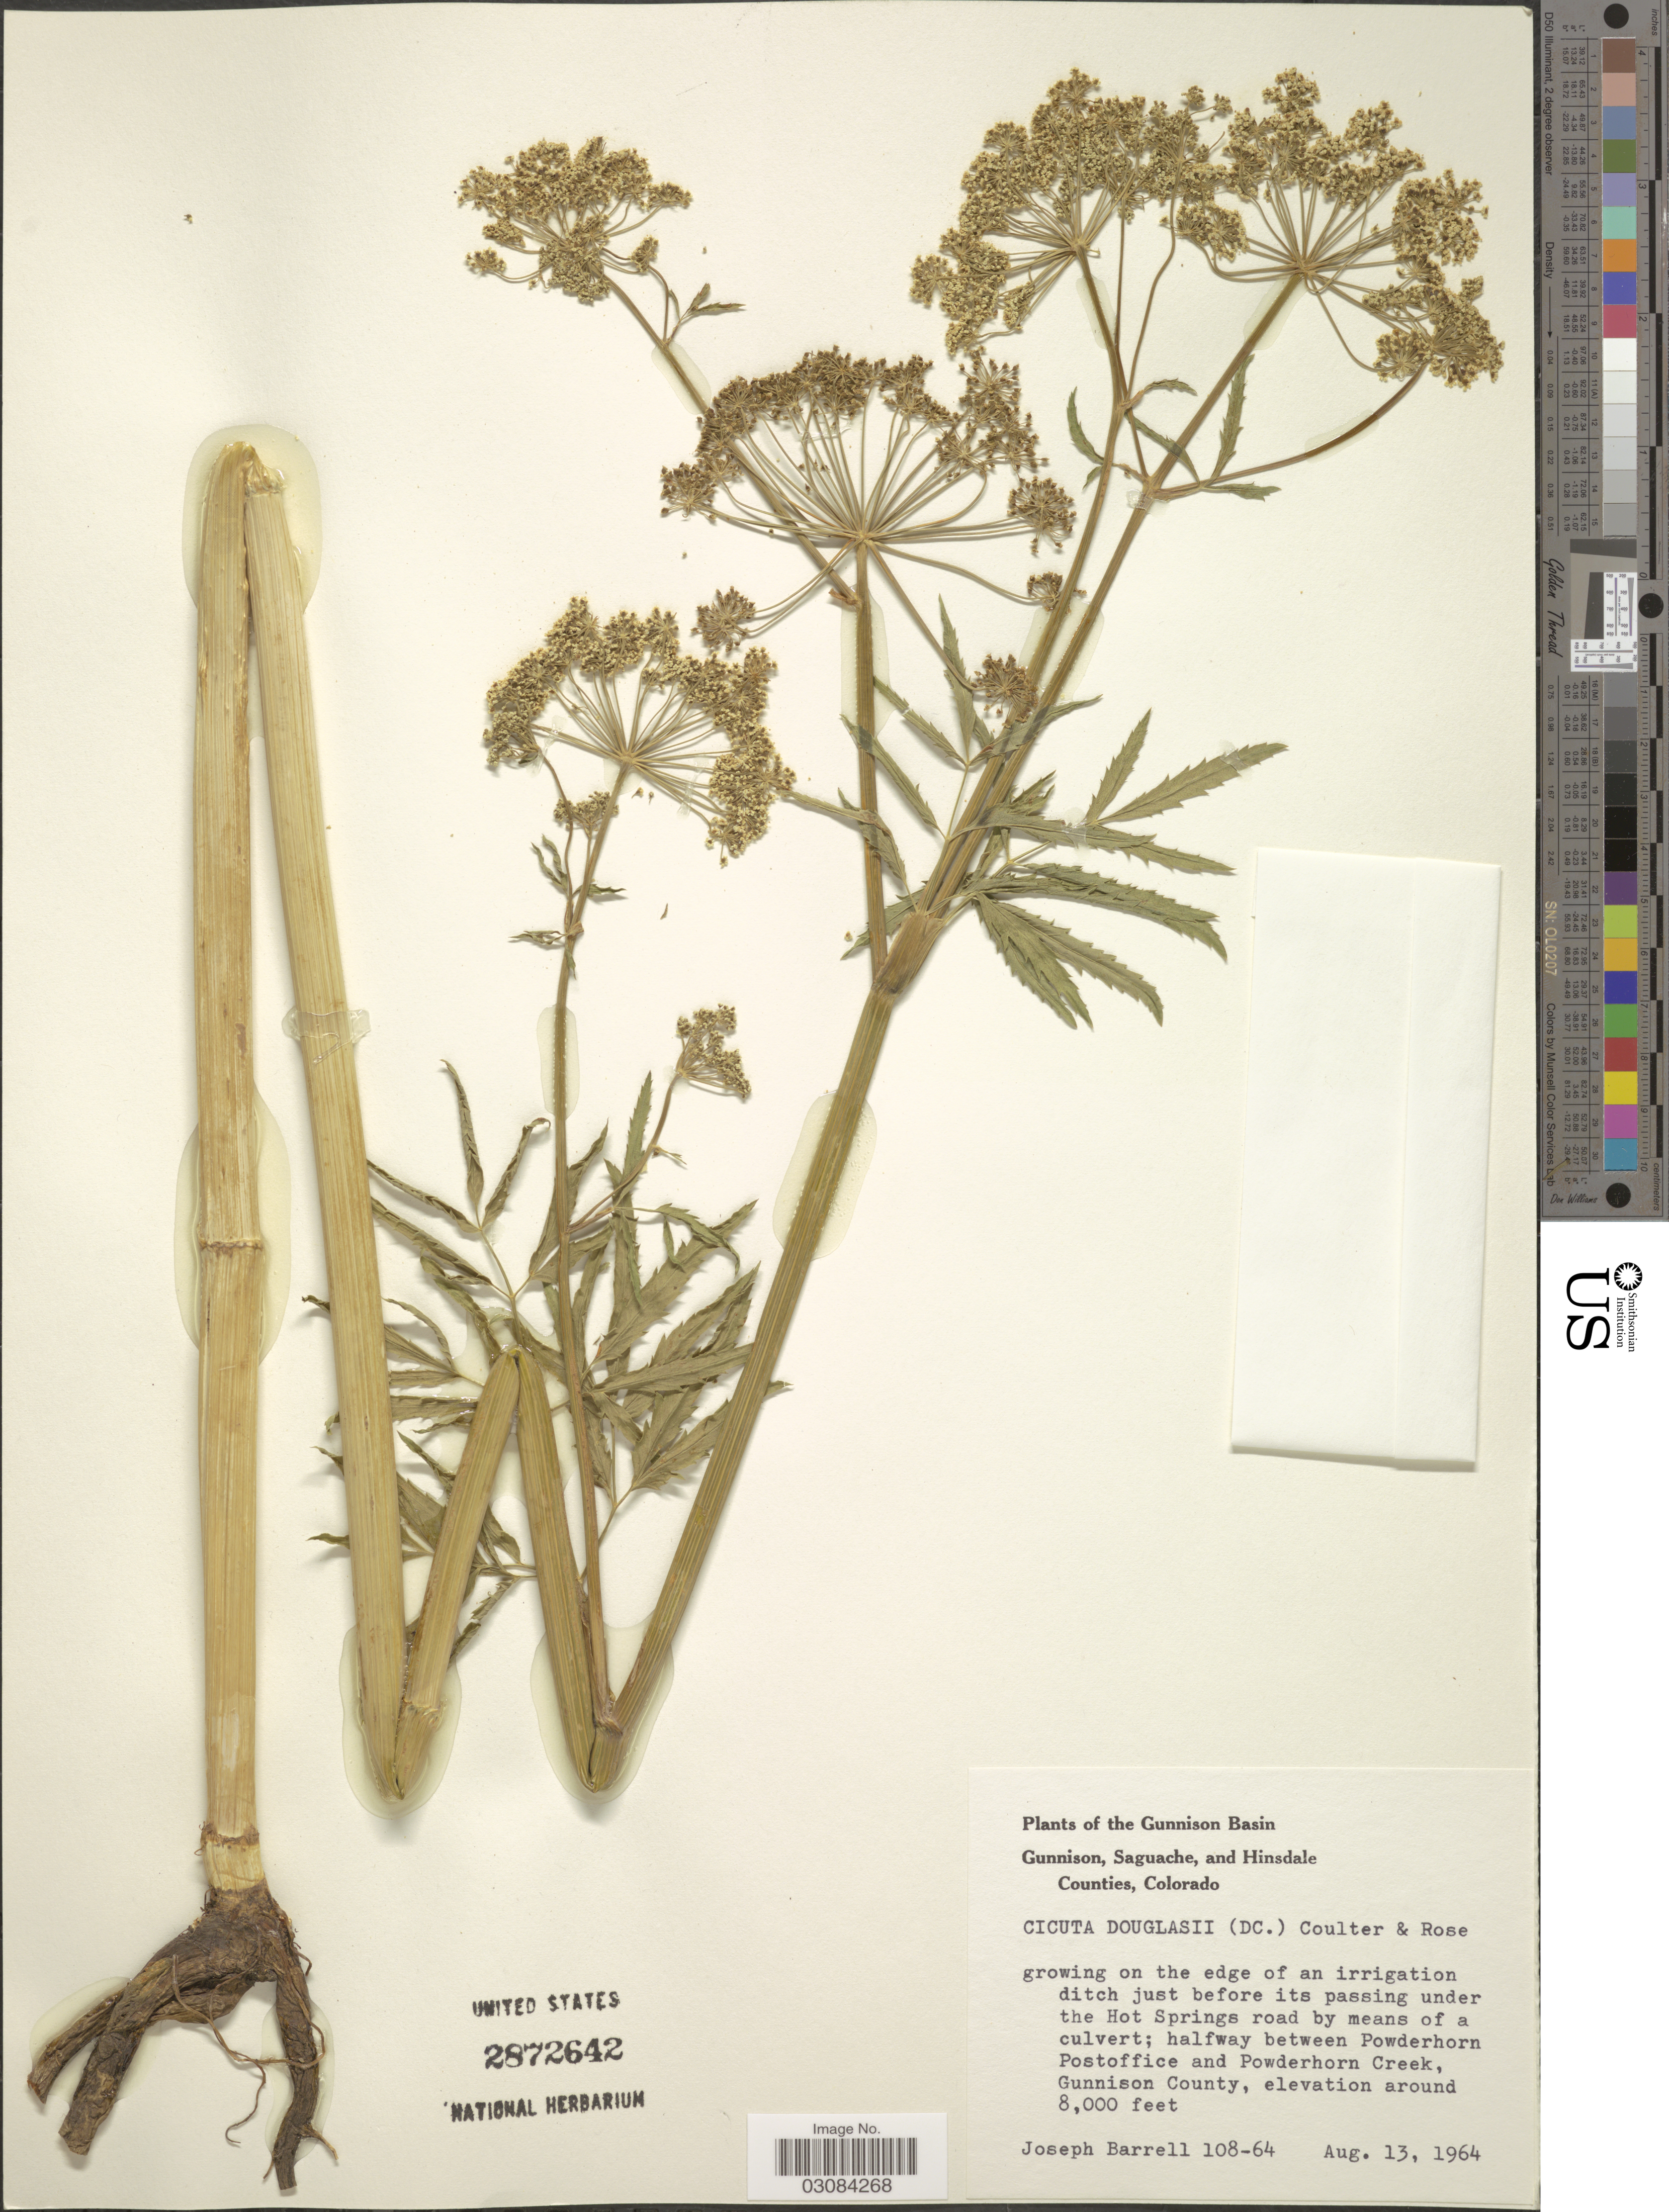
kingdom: Plantae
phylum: Tracheophyta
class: Magnoliopsida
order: Apiales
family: Apiaceae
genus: Cicuta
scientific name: Cicuta douglasii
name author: (DC.) J.M. Coult. & Rose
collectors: J. Barrell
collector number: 108-64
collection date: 1964-08-13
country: United States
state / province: Colorado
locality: Gunnison Basin. On the edge of an irrigation ditch just before its passing under the Hot Springs road by means of a culvert; halfway between Powderhorn Postoffice and Powderhorn Creek, Gunnison County.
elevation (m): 2438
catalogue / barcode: US 2872642